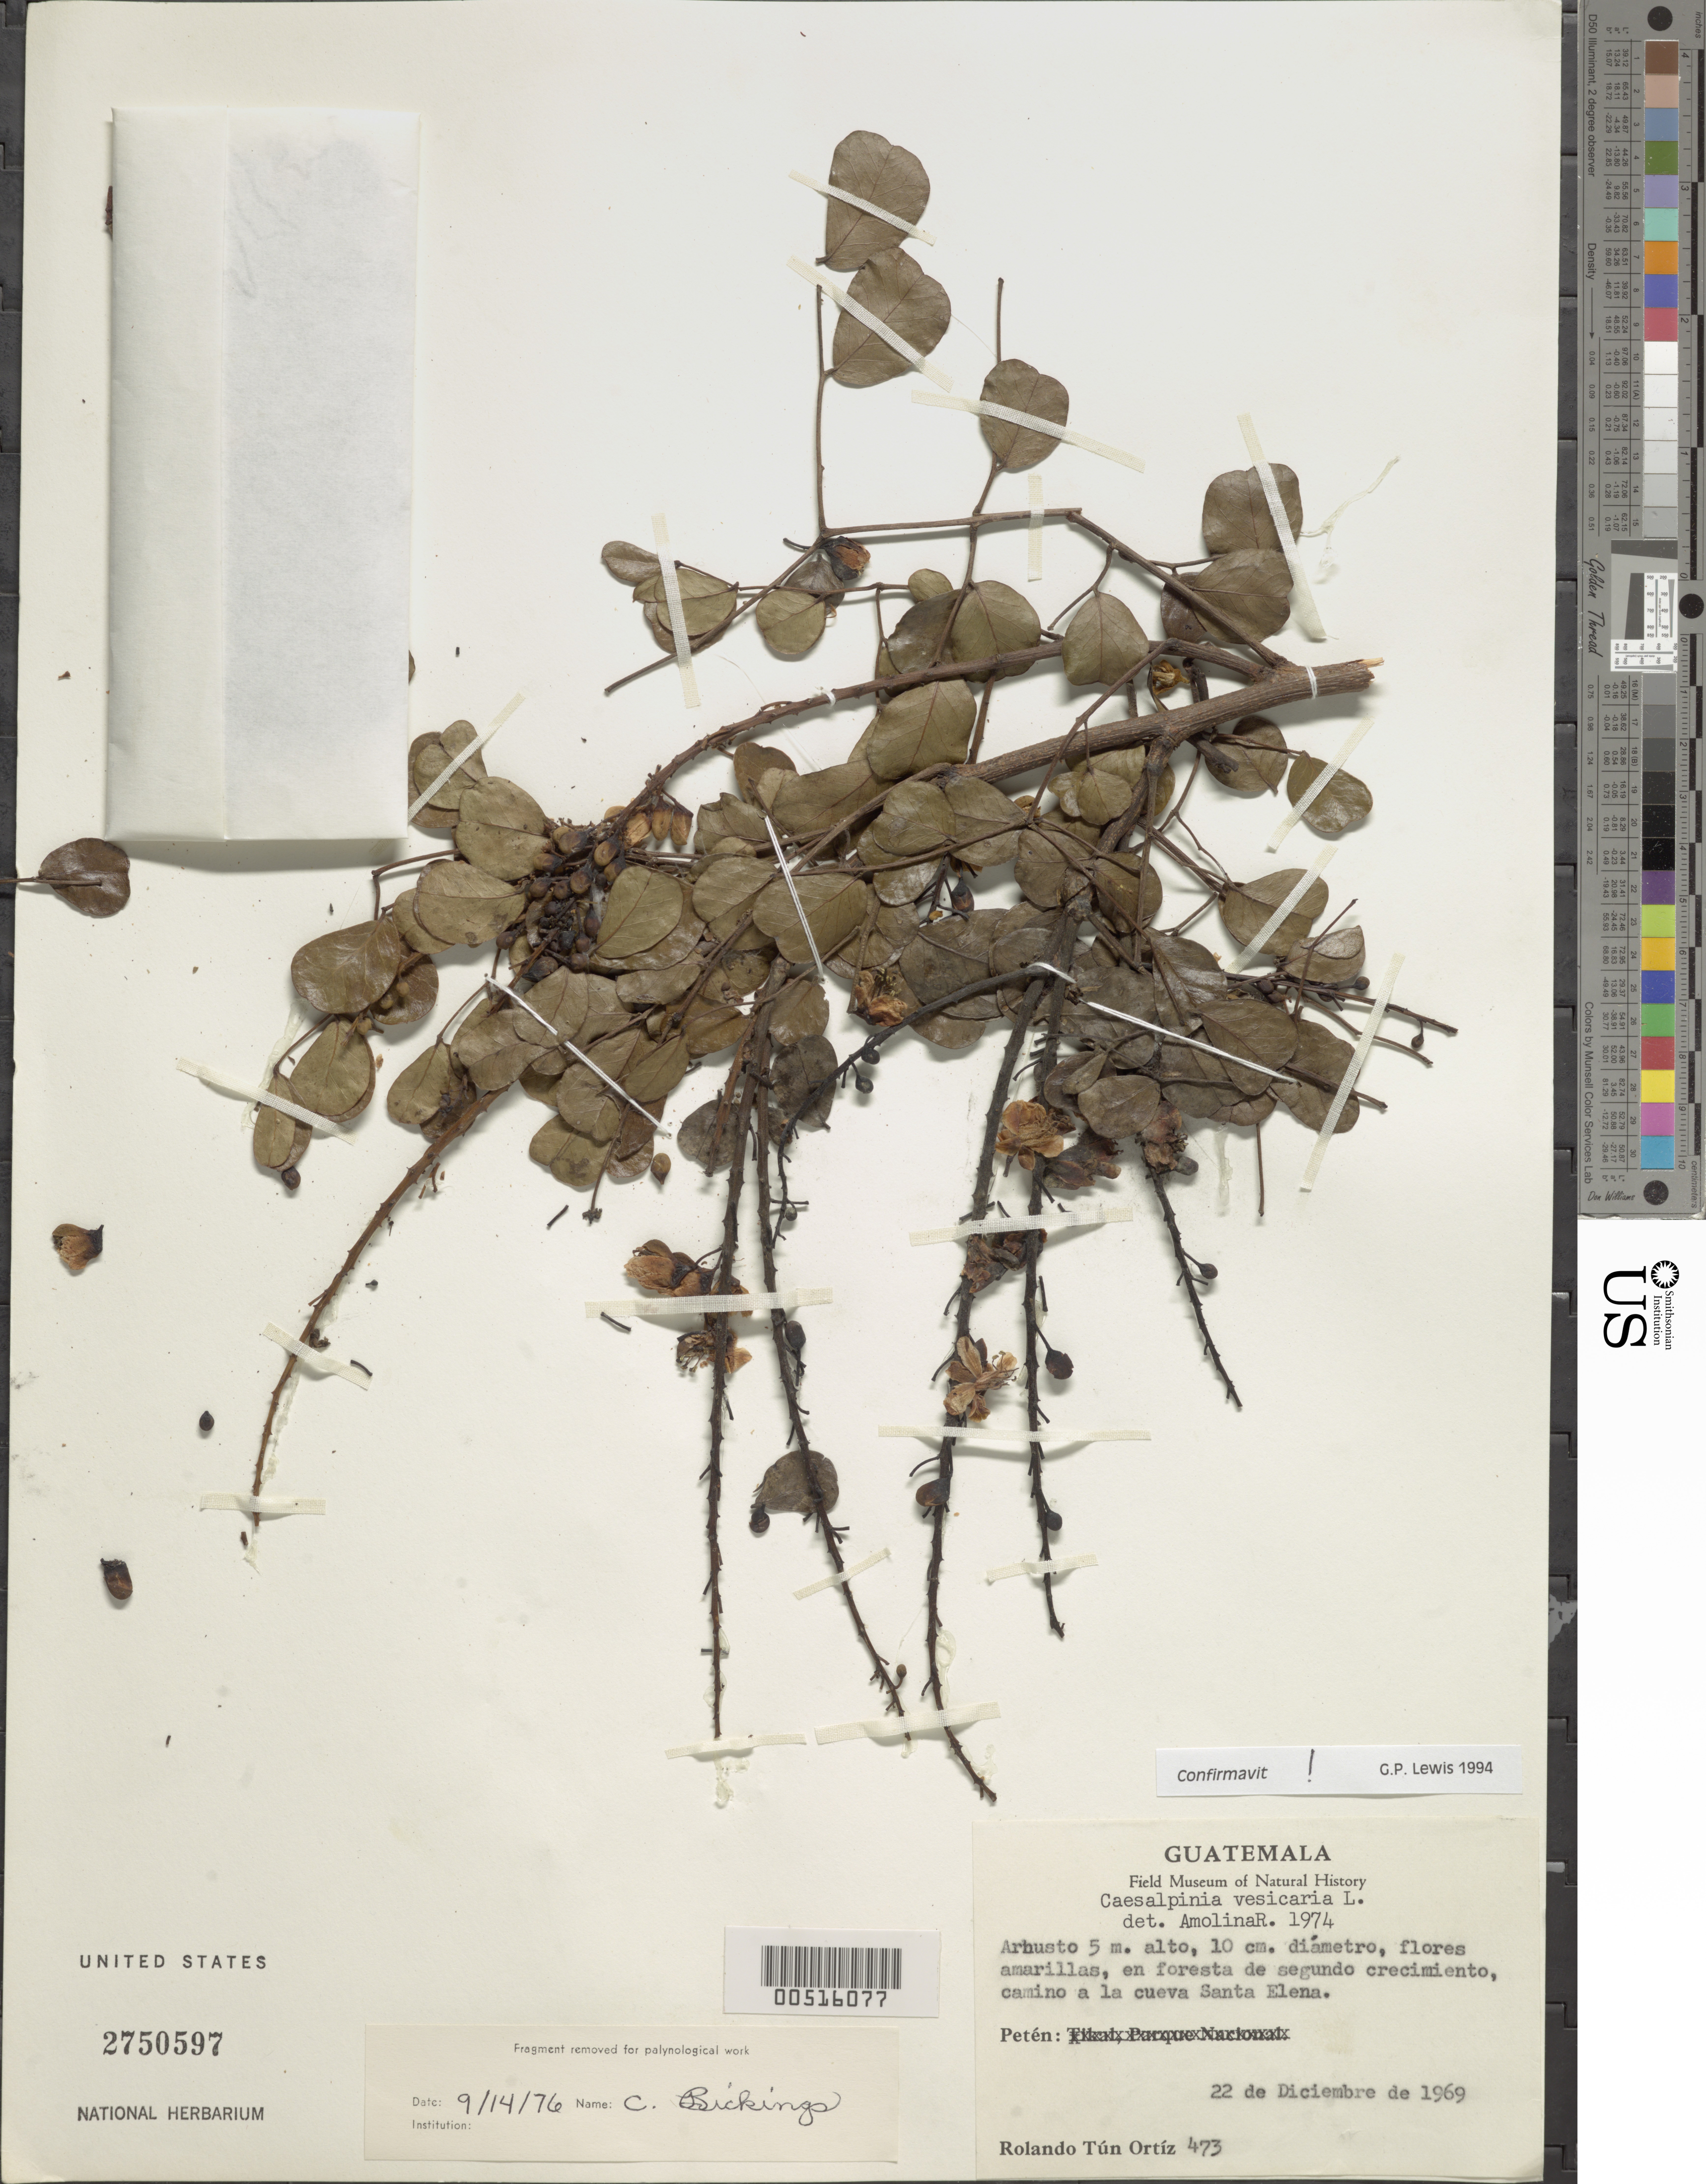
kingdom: Plantae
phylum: Tracheophyta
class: Magnoliopsida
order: Fabales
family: Fabaceae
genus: Tara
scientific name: Tara vesicaria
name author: (L.) Molinari et al.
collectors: R. Tún Ortiz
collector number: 473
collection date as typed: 22 Dec 1969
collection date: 1969-12-22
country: Guatemala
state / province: El Petén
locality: Santa Elena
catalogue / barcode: US 2750597